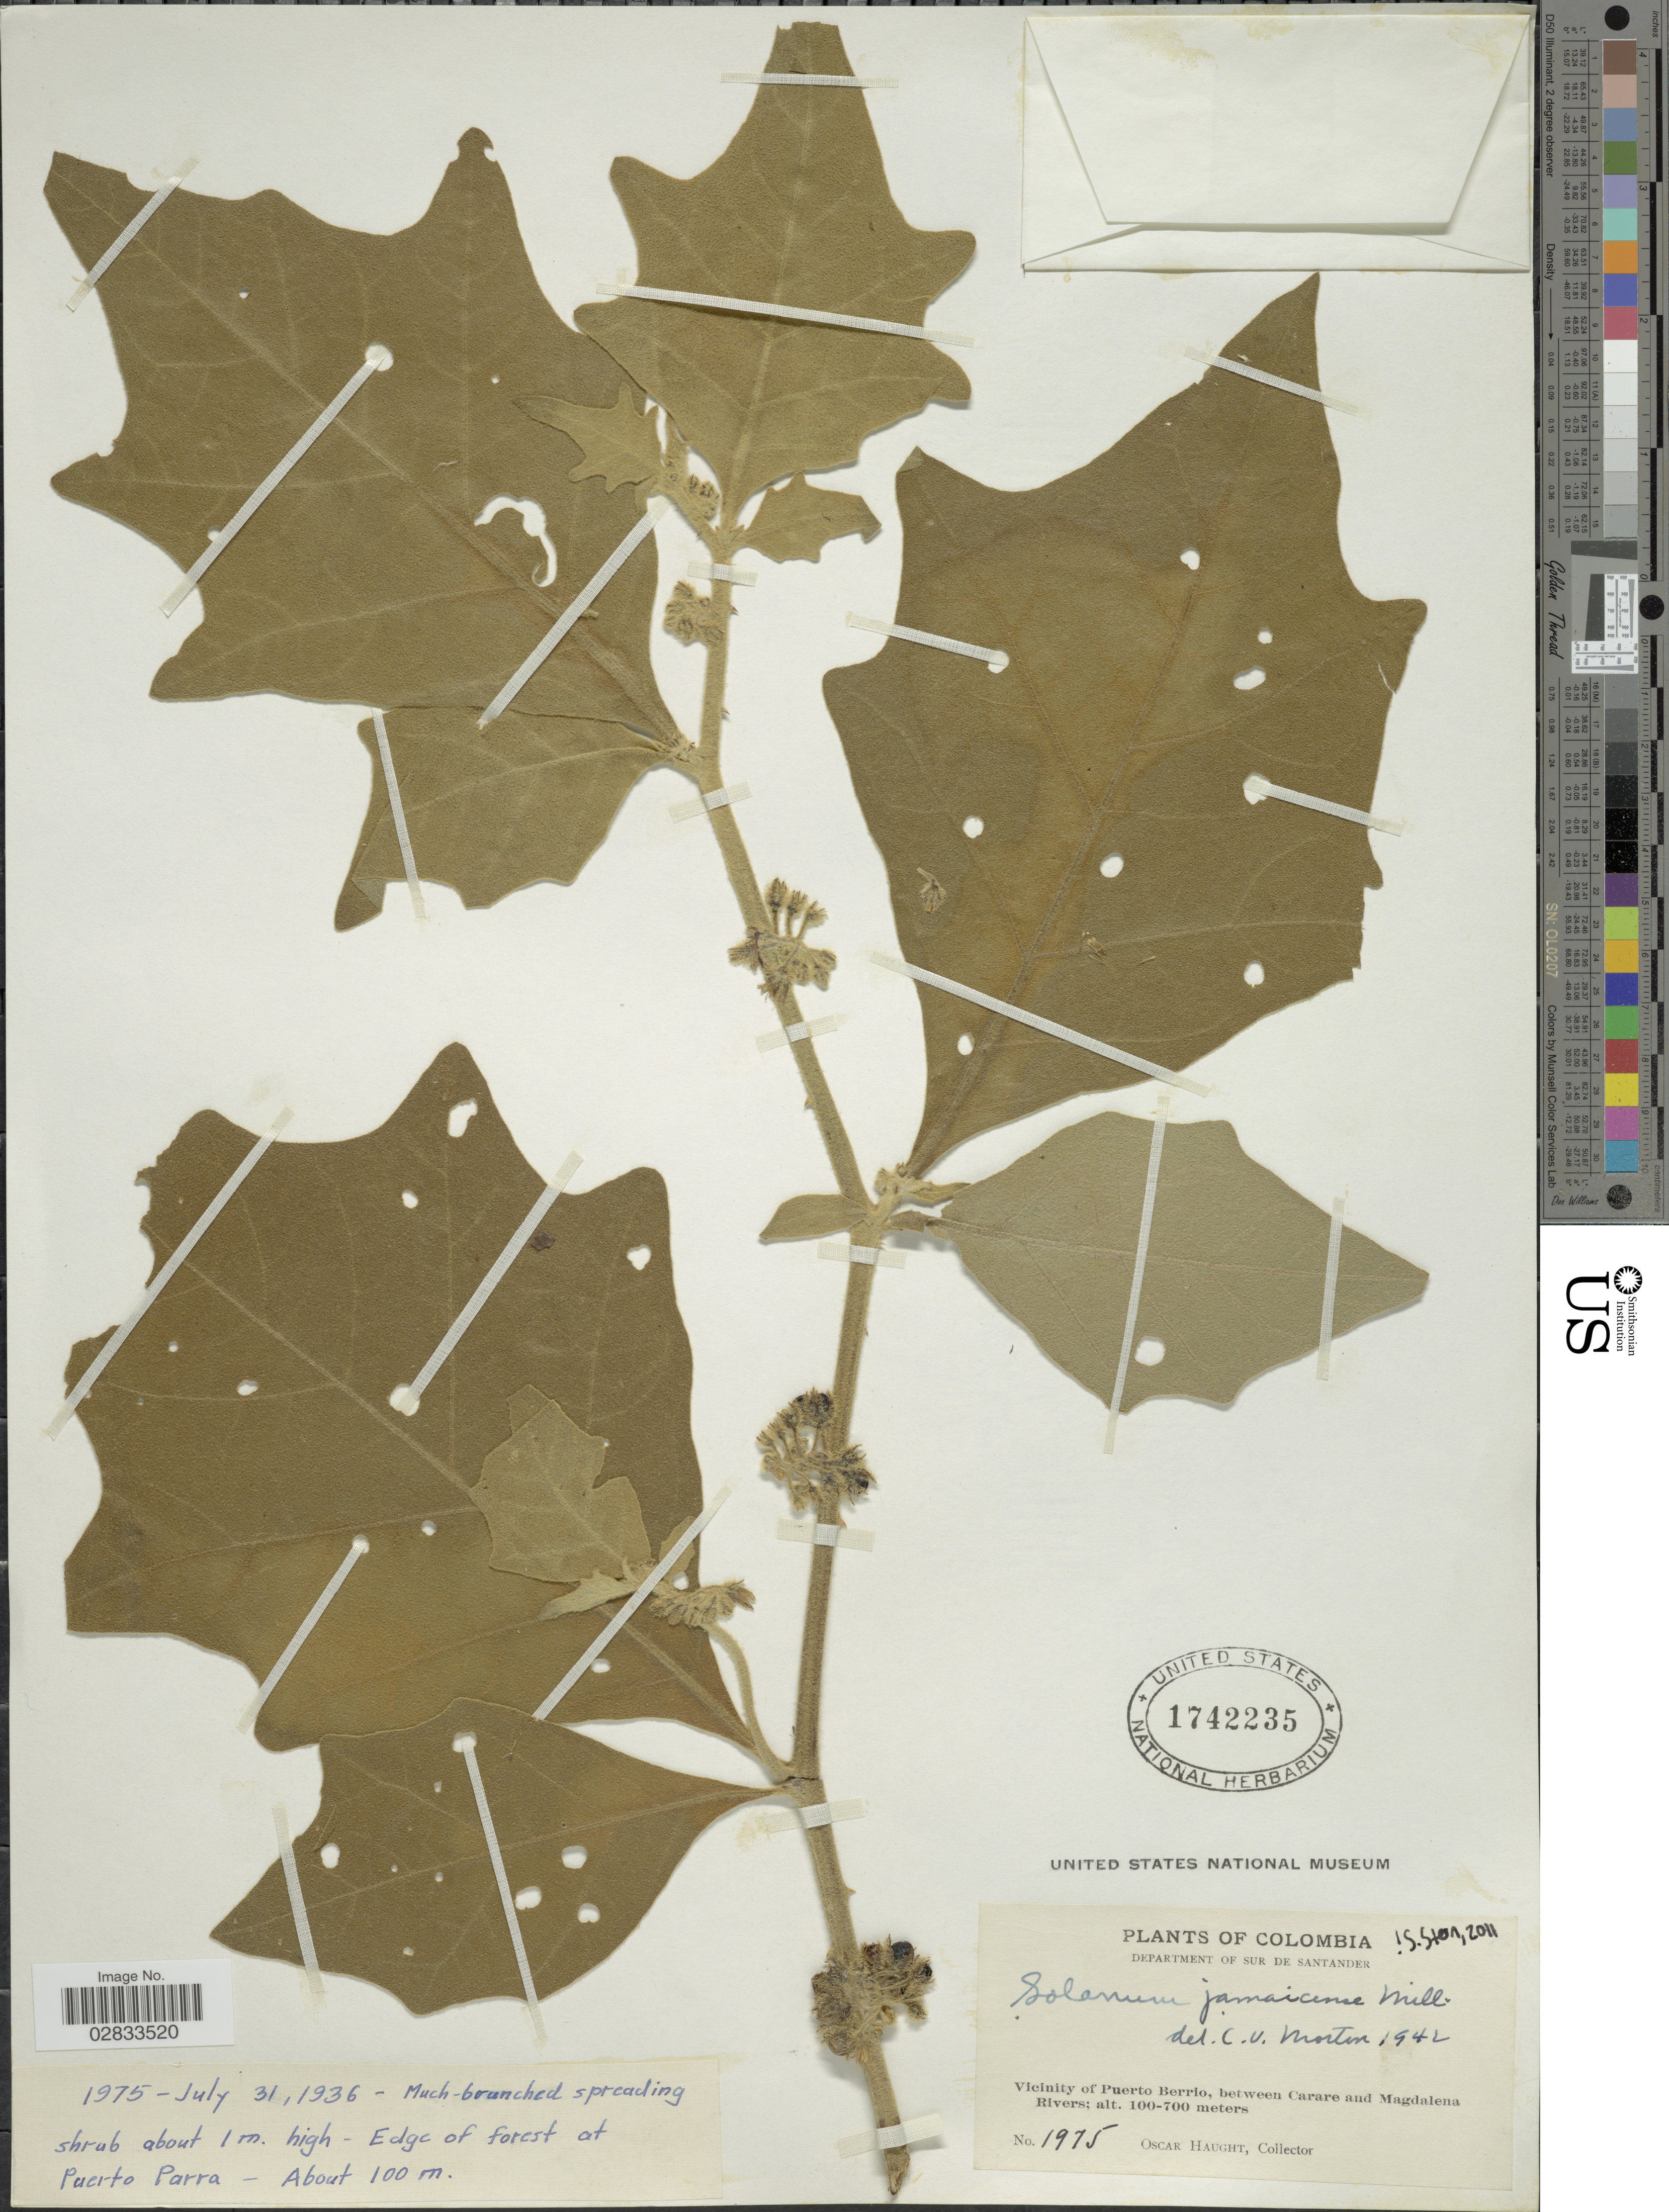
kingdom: Plantae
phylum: Tracheophyta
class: Magnoliopsida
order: Solanales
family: Solanaceae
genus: Solanum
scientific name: Solanum jamaicense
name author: Mill.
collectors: O. Haught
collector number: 1975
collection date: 1936-07-31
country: Colombia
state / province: Magdalena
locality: Edge of forest at Puerto Parra. Department of Sur de Santander. Vicinity of Puerto Berrio, between Carare and Magdalena Rivers.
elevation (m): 100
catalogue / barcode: US 1742235